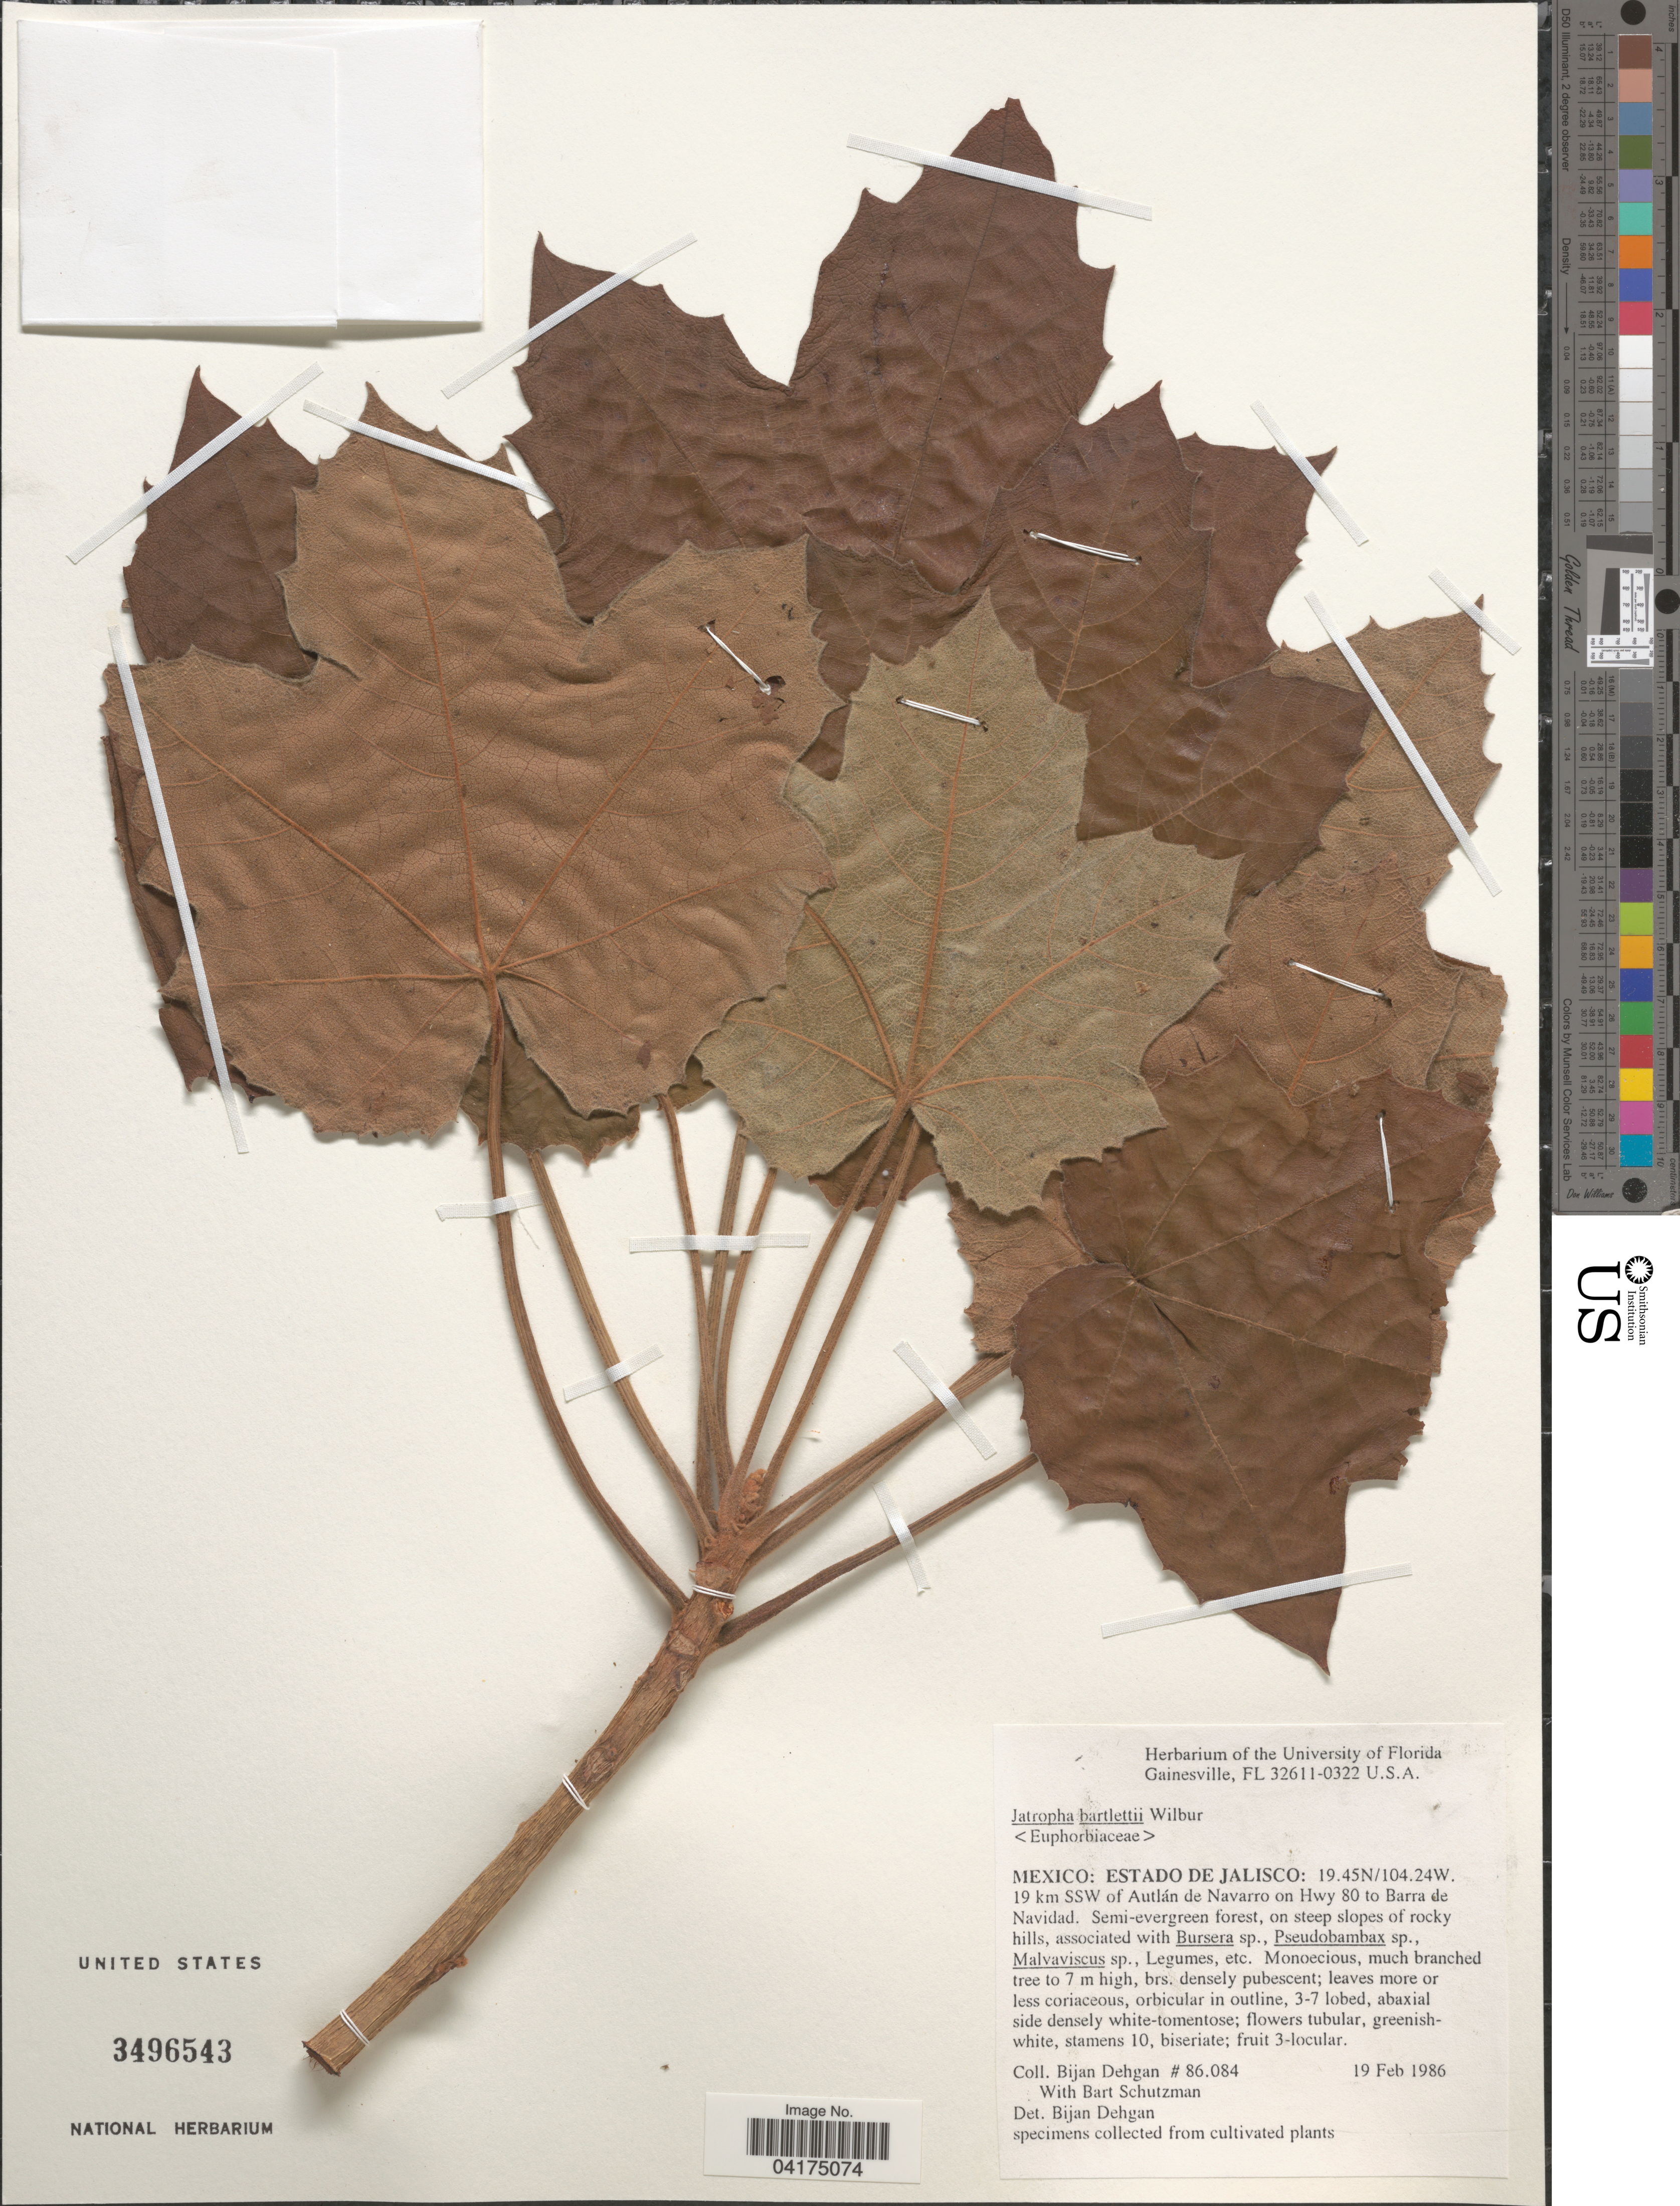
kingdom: Plantae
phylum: Tracheophyta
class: Magnoliopsida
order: Malpighiales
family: Euphorbiaceae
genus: Jatropha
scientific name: Jatropha bartlettii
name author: Wilbur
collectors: B. Dehgan & B. Schutzman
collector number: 86084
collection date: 1986-02-19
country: Mexico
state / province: Jalisco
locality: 19 km SSW of Autlán de Navarro on Hwy 80 to Barra de Navidad.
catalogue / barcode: US 3496543